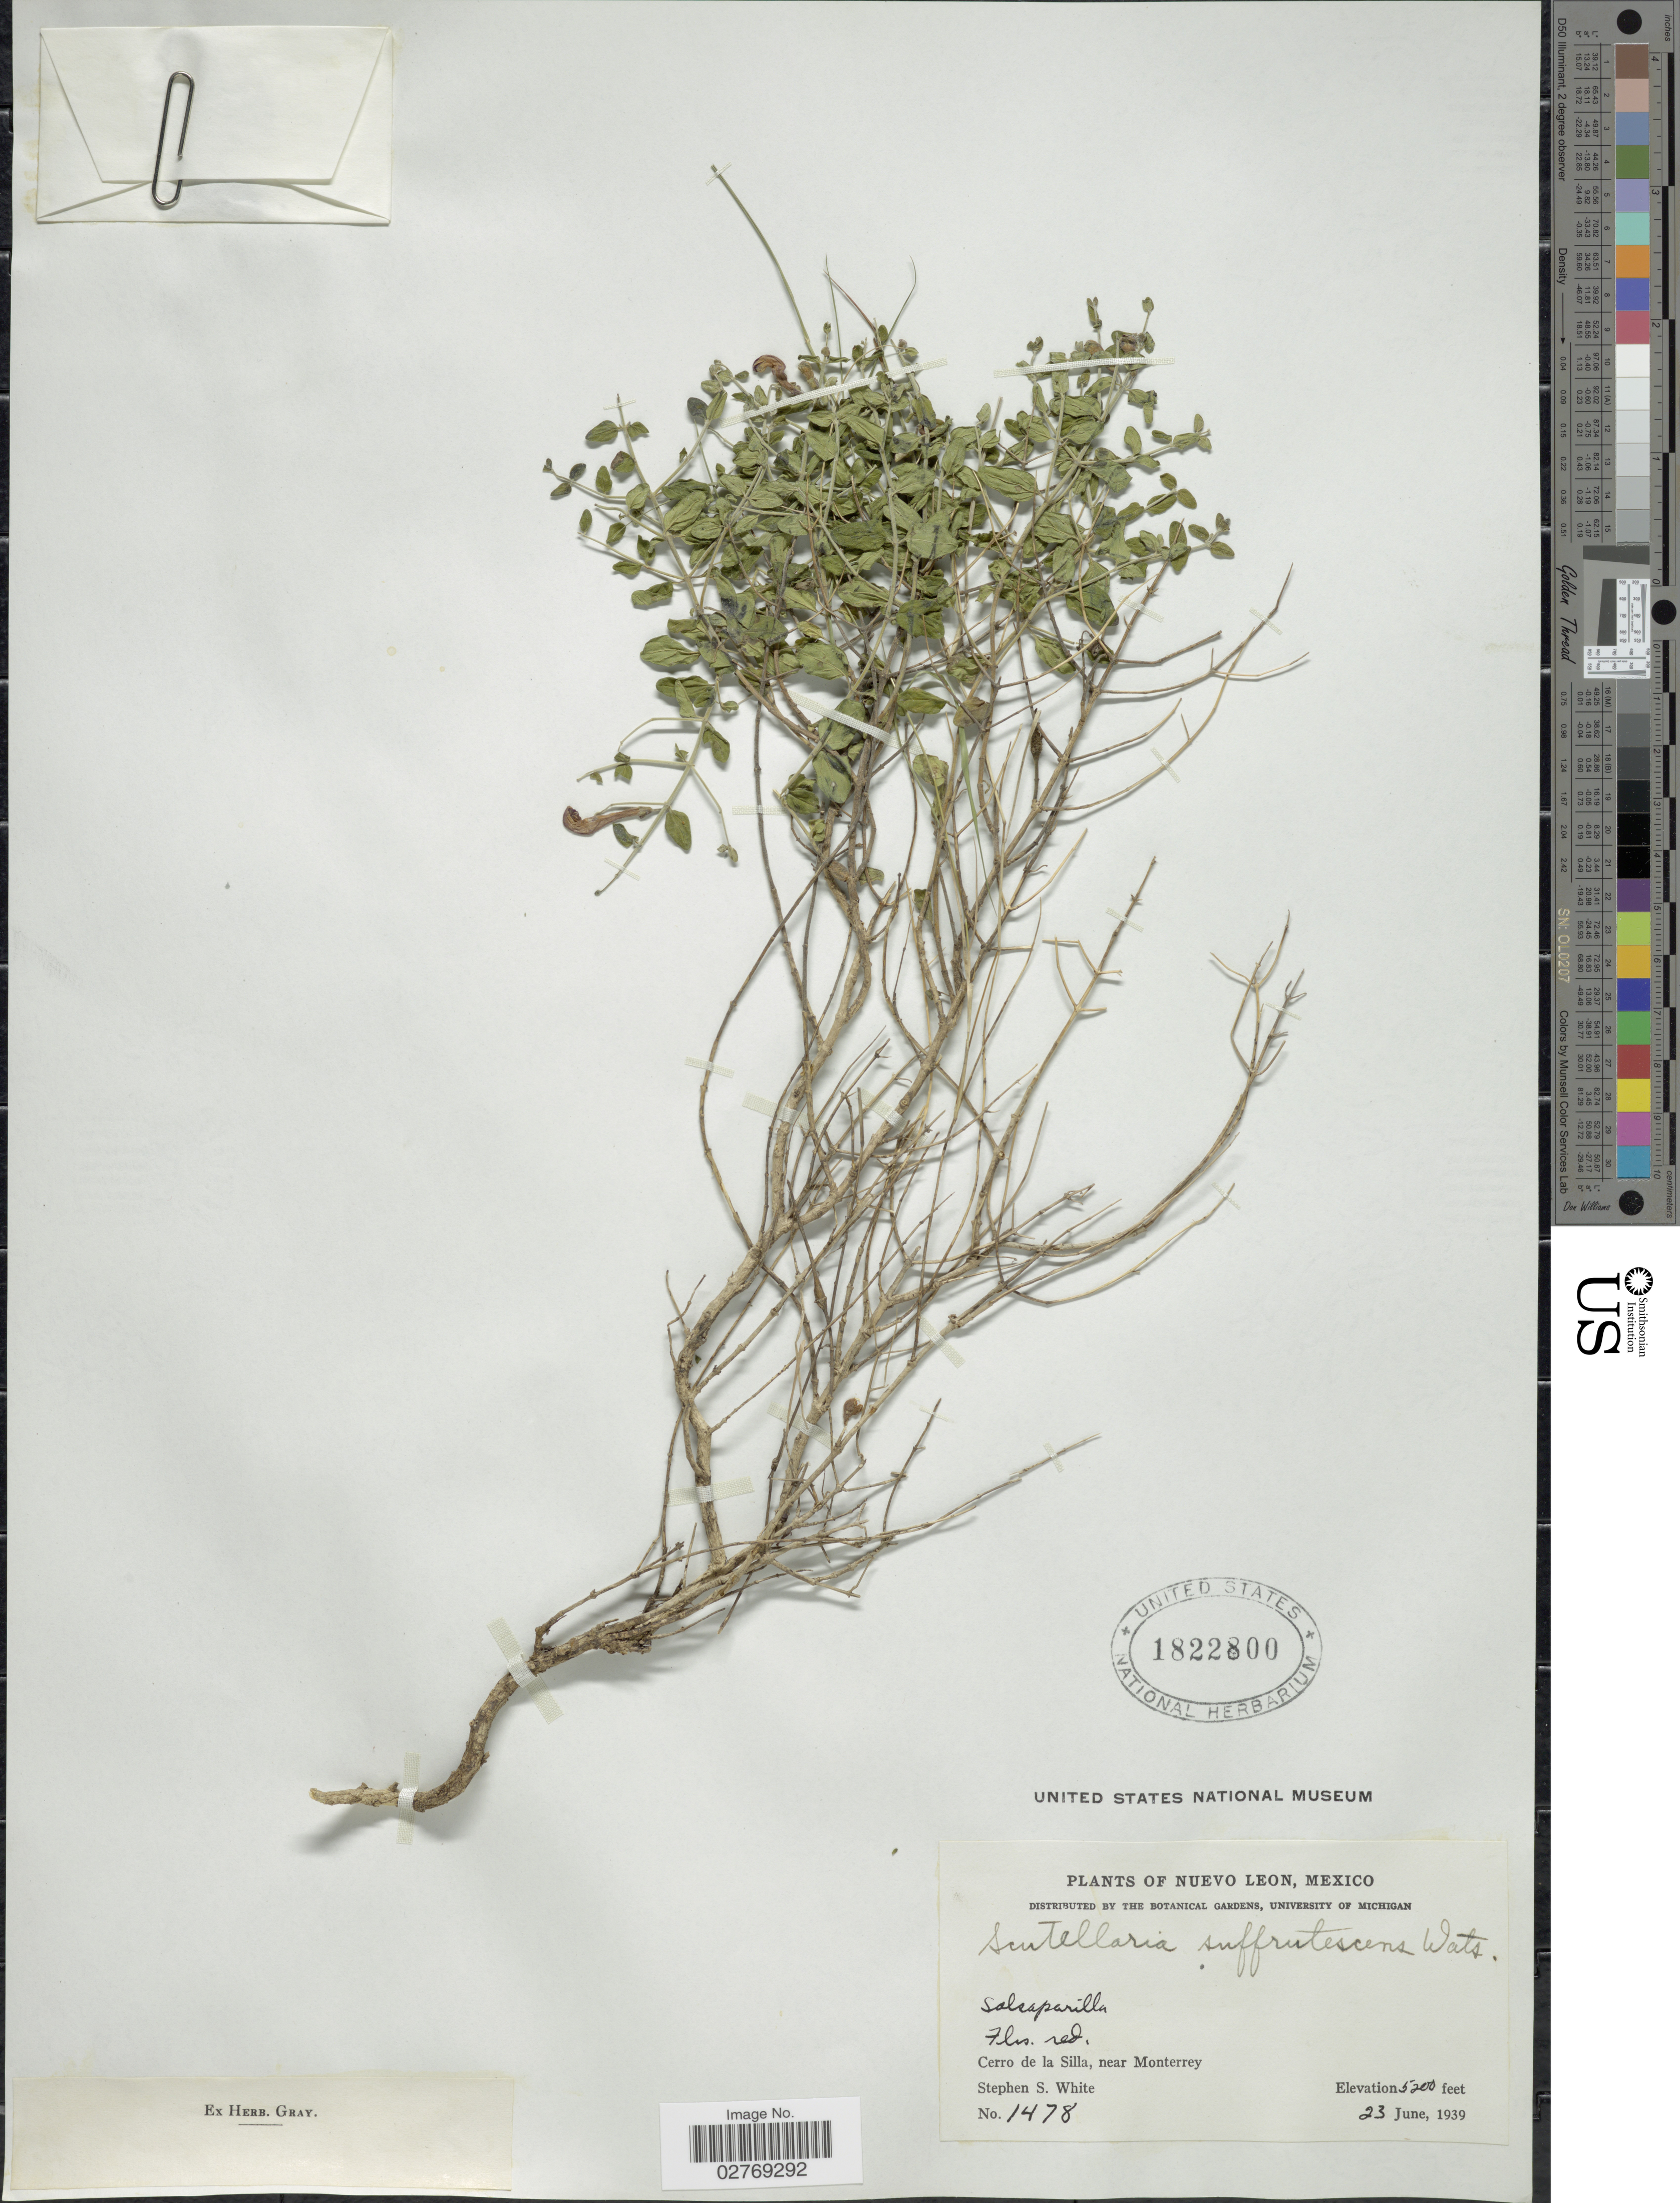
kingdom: Plantae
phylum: Tracheophyta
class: Magnoliopsida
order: Lamiales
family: Lamiaceae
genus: Scutellaria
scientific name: Scutellaria suffrutescens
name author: S. Watson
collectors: S. S. White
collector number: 1478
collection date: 1939-06-23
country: Mexico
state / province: Nuevo León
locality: Cerro de la Silla, near Monterrey.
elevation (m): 1585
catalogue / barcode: US 1822800